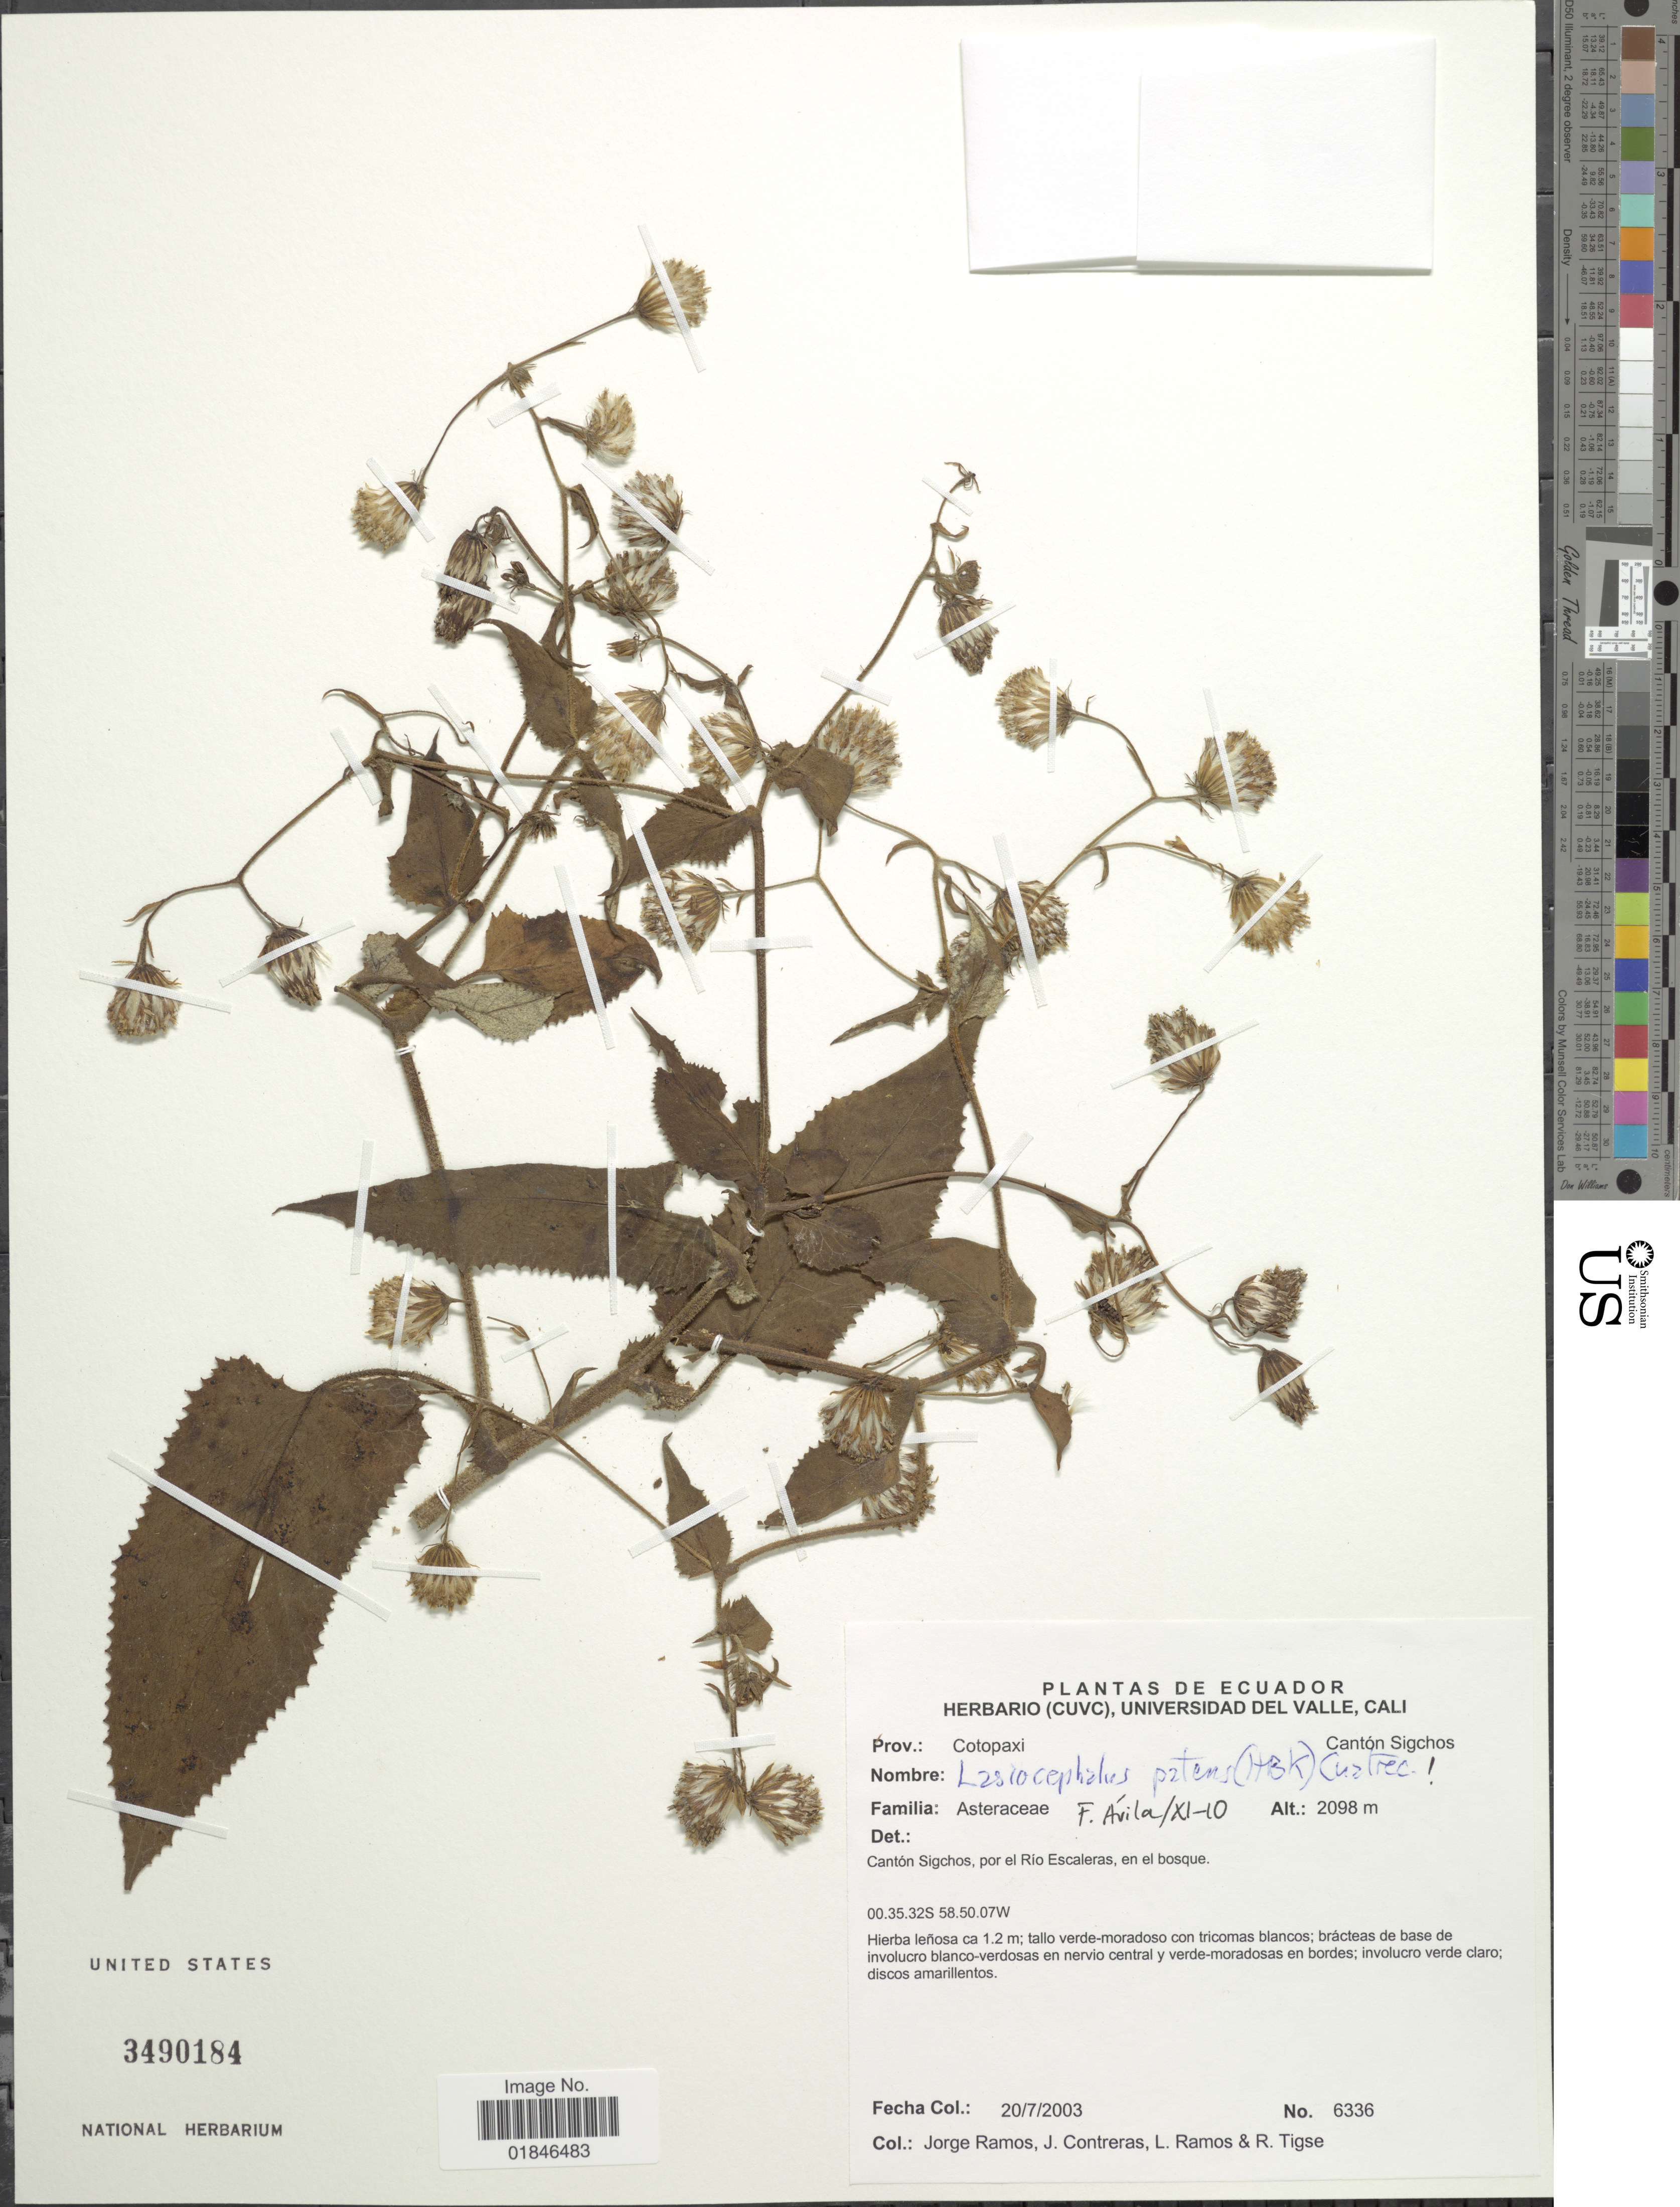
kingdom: Plantae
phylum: Tracheophyta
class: Magnoliopsida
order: Asterales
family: Asteraceae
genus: Senecio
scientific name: Senecio pindilicensis Hieron. ined.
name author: Hieron.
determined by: Salomon, Luciana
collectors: J. Ramos, J. Contreras, L. Ramos & R. Tigse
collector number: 6336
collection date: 2003-07-20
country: Ecuador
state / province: Cotopaxi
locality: Prov.: Cotopaxi, Canton Sigchos Canton Sigchos, por el Rio Escaleras, en el bosque.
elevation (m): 2098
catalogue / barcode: US 3490184